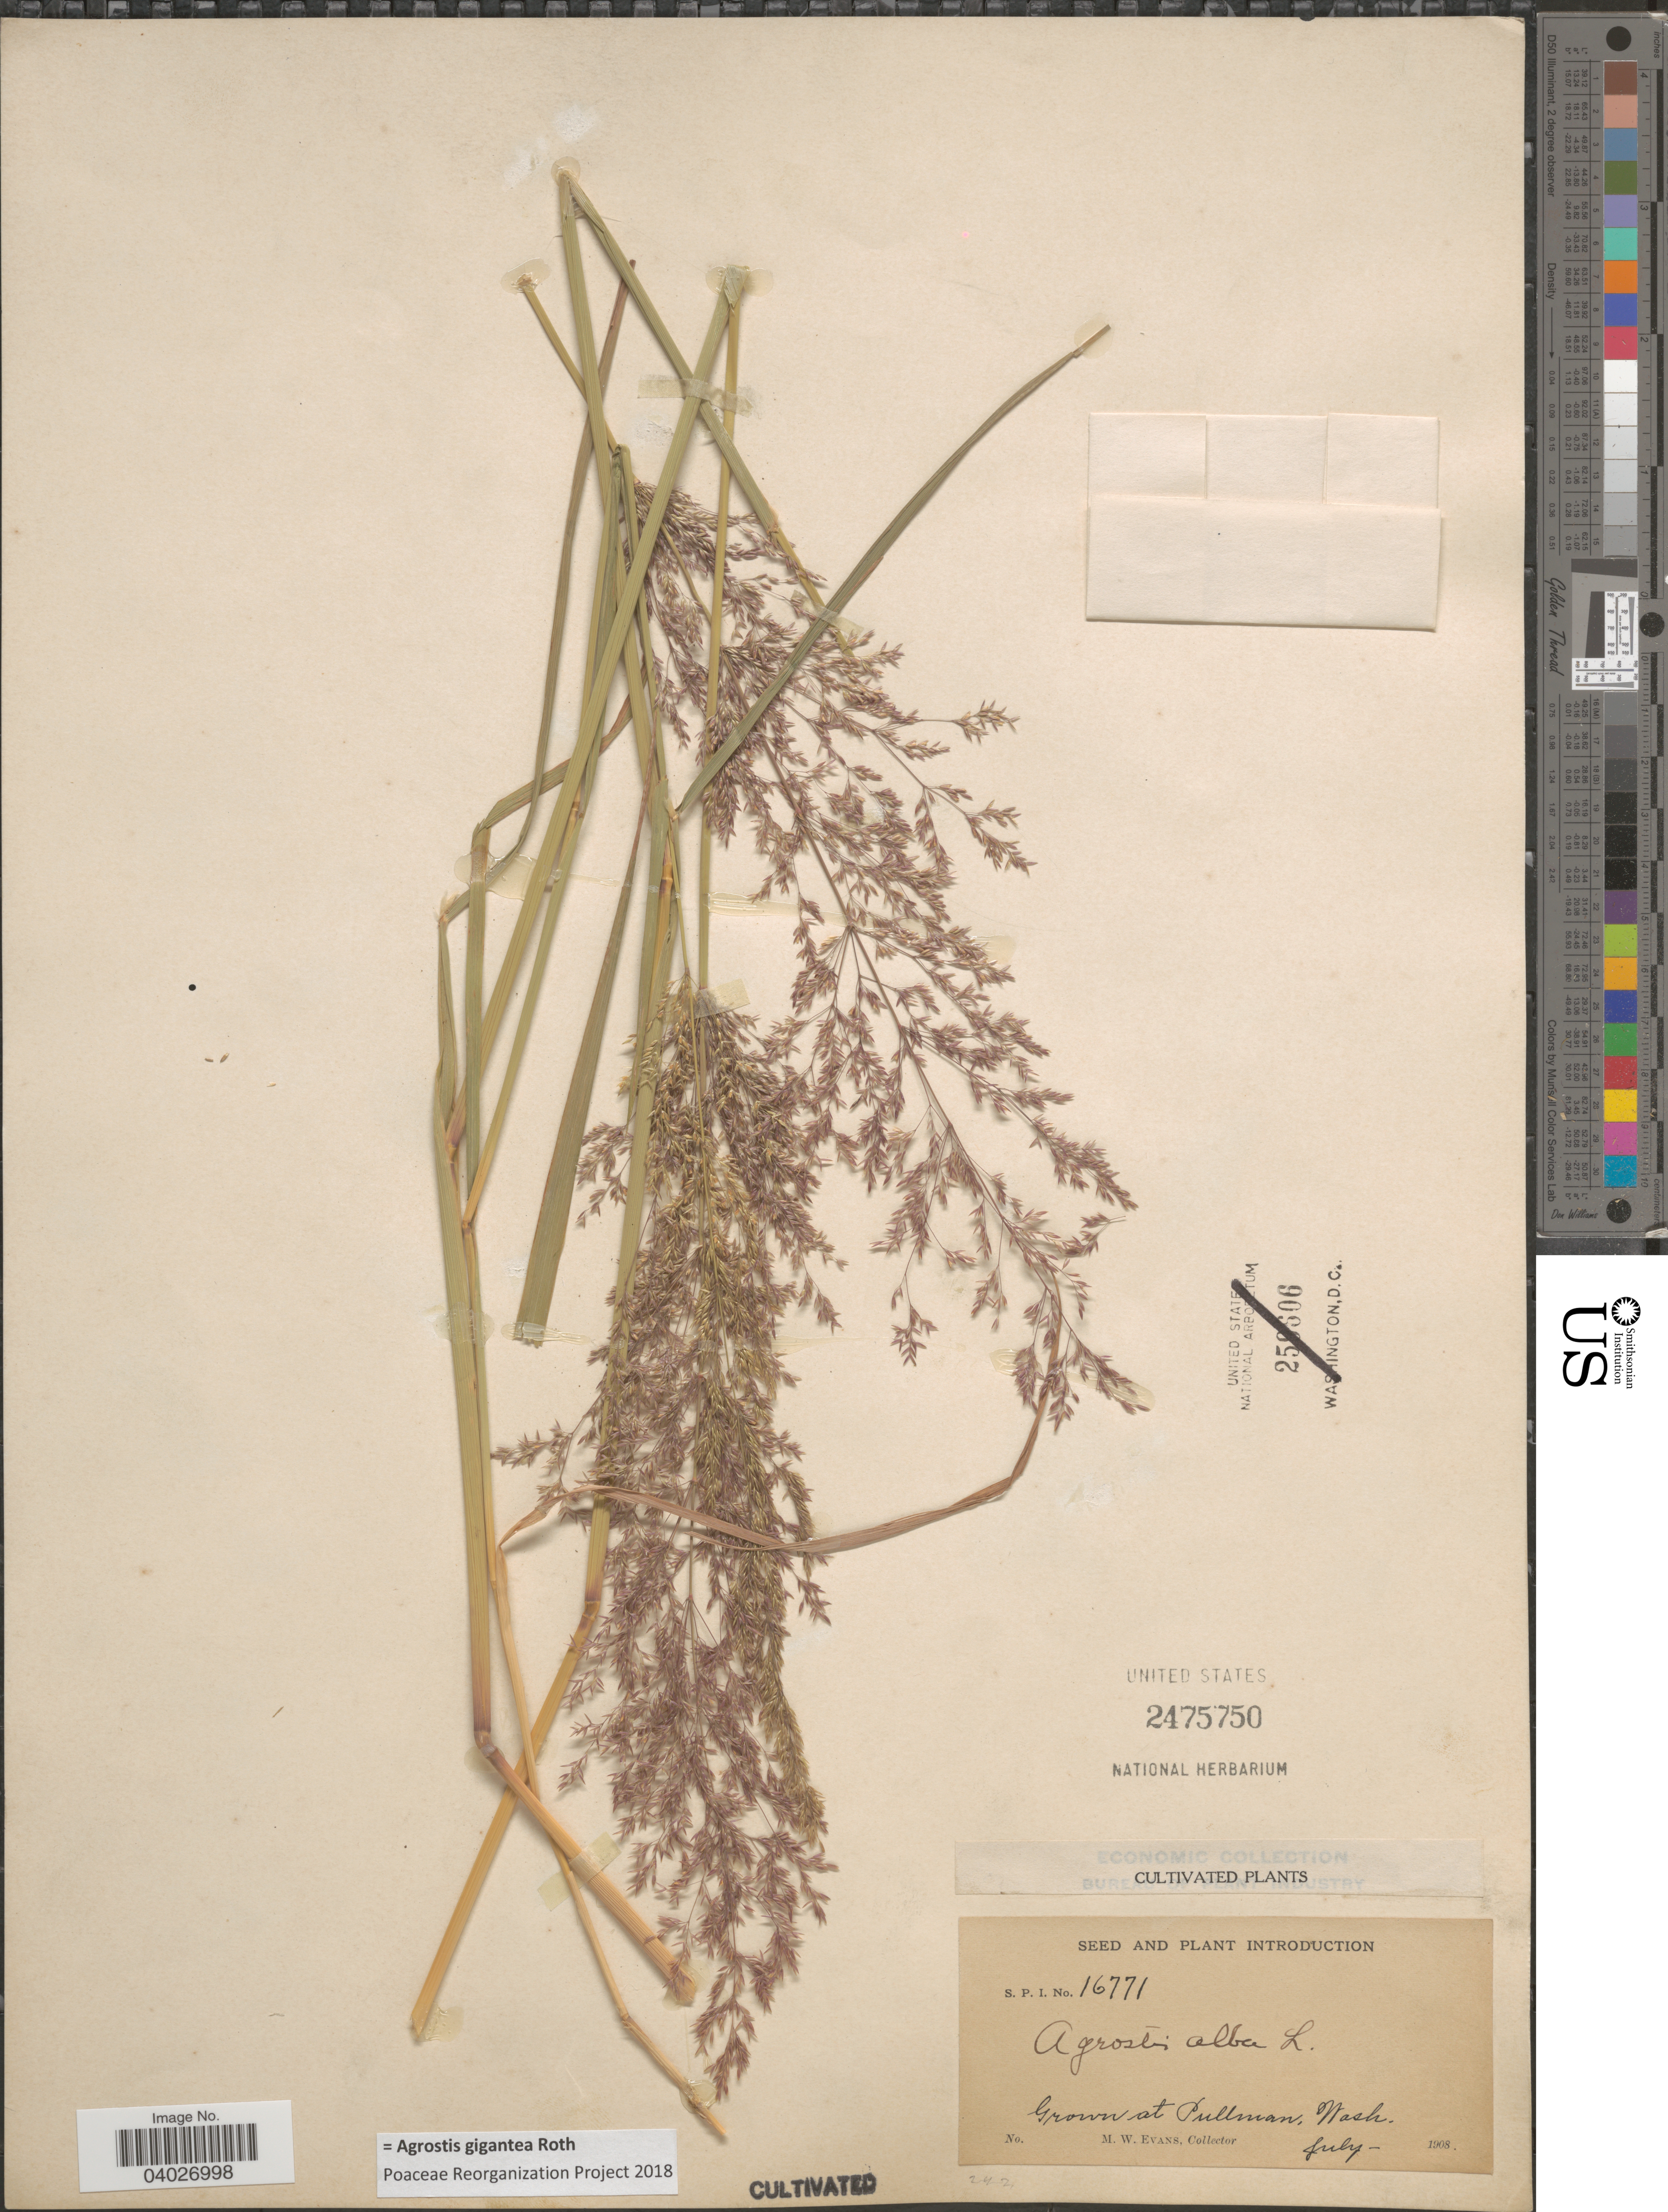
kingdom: Plantae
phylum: Tracheophyta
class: Liliopsida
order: Poales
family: Poaceae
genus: Agrostis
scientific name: Agrostis gigantea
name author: Roth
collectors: M. W. Evans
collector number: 16711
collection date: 1908-07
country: United States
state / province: Washington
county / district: Whitman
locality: At Pullman.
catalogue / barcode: US 2475750